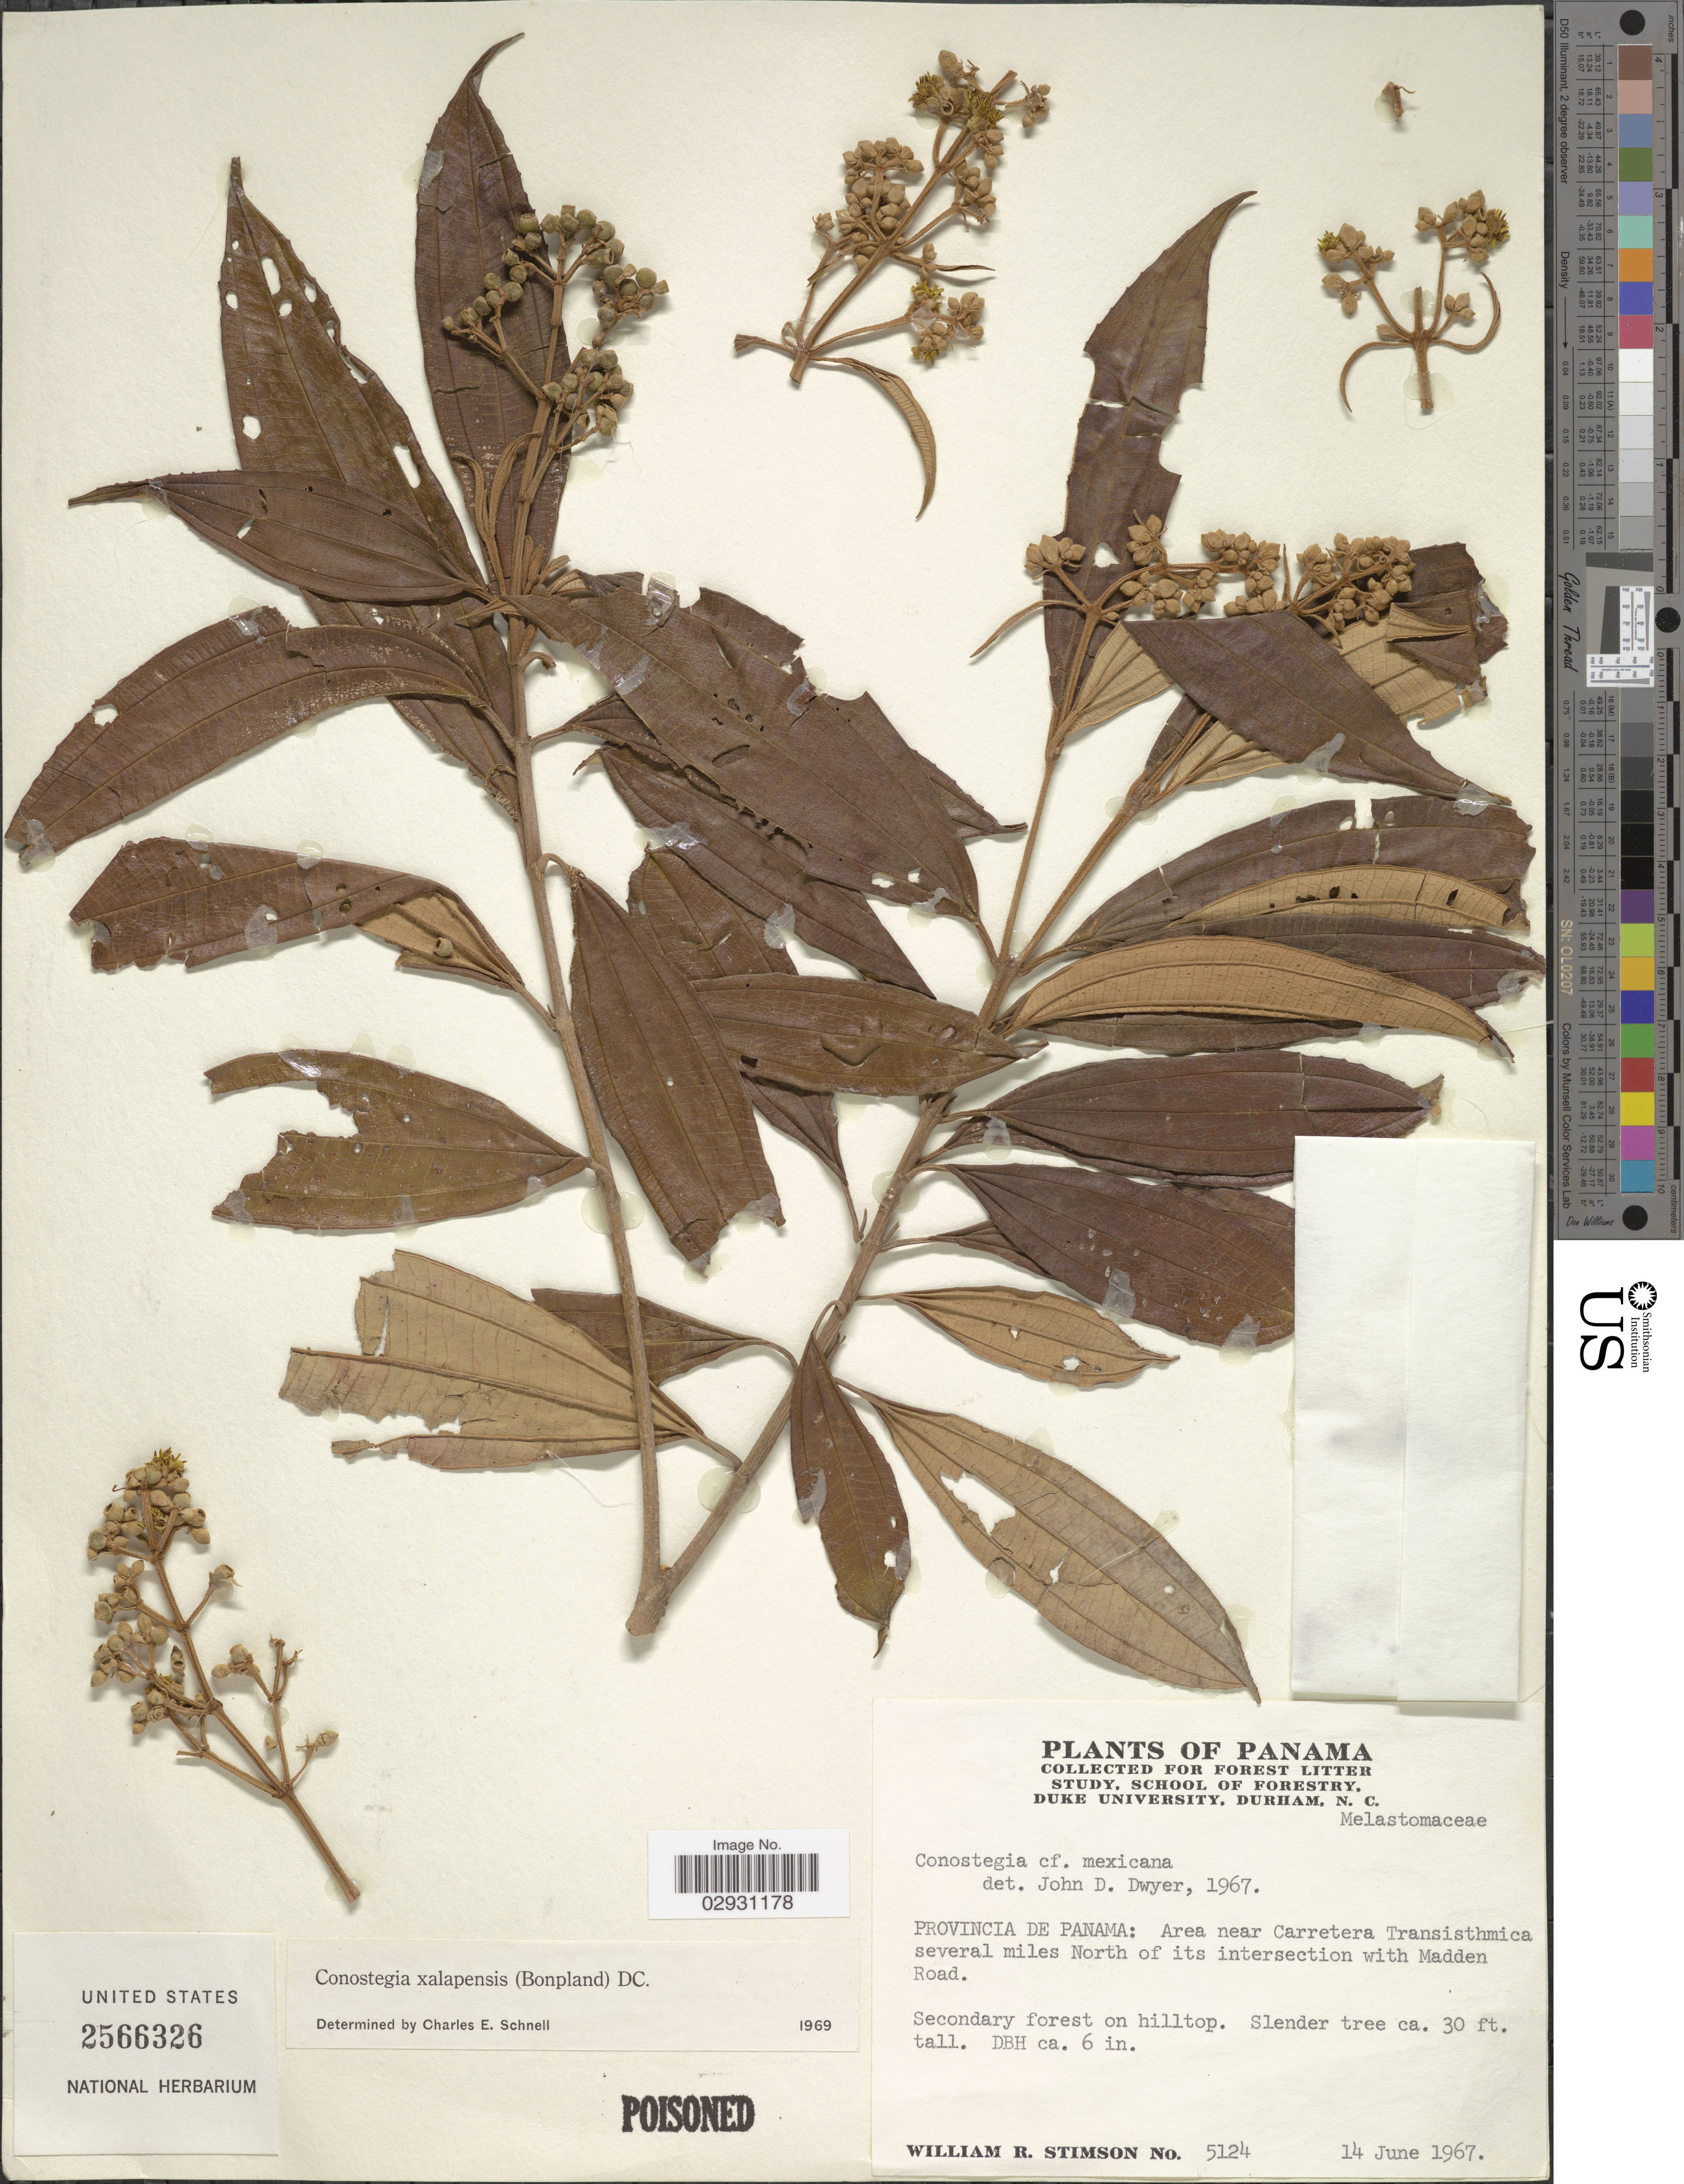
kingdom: Plantae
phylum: Tracheophyta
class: Magnoliopsida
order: Myrtales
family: Melastomataceae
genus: Conostegia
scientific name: Conostegia quadrangularis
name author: Schltdl. ex Steud.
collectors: W. R. Stimson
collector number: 5124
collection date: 1967-06-14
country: Panama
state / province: Panamá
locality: Area near Carretera Transisthmica several miles North of its intersection with Madden Road.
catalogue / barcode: US 2566326